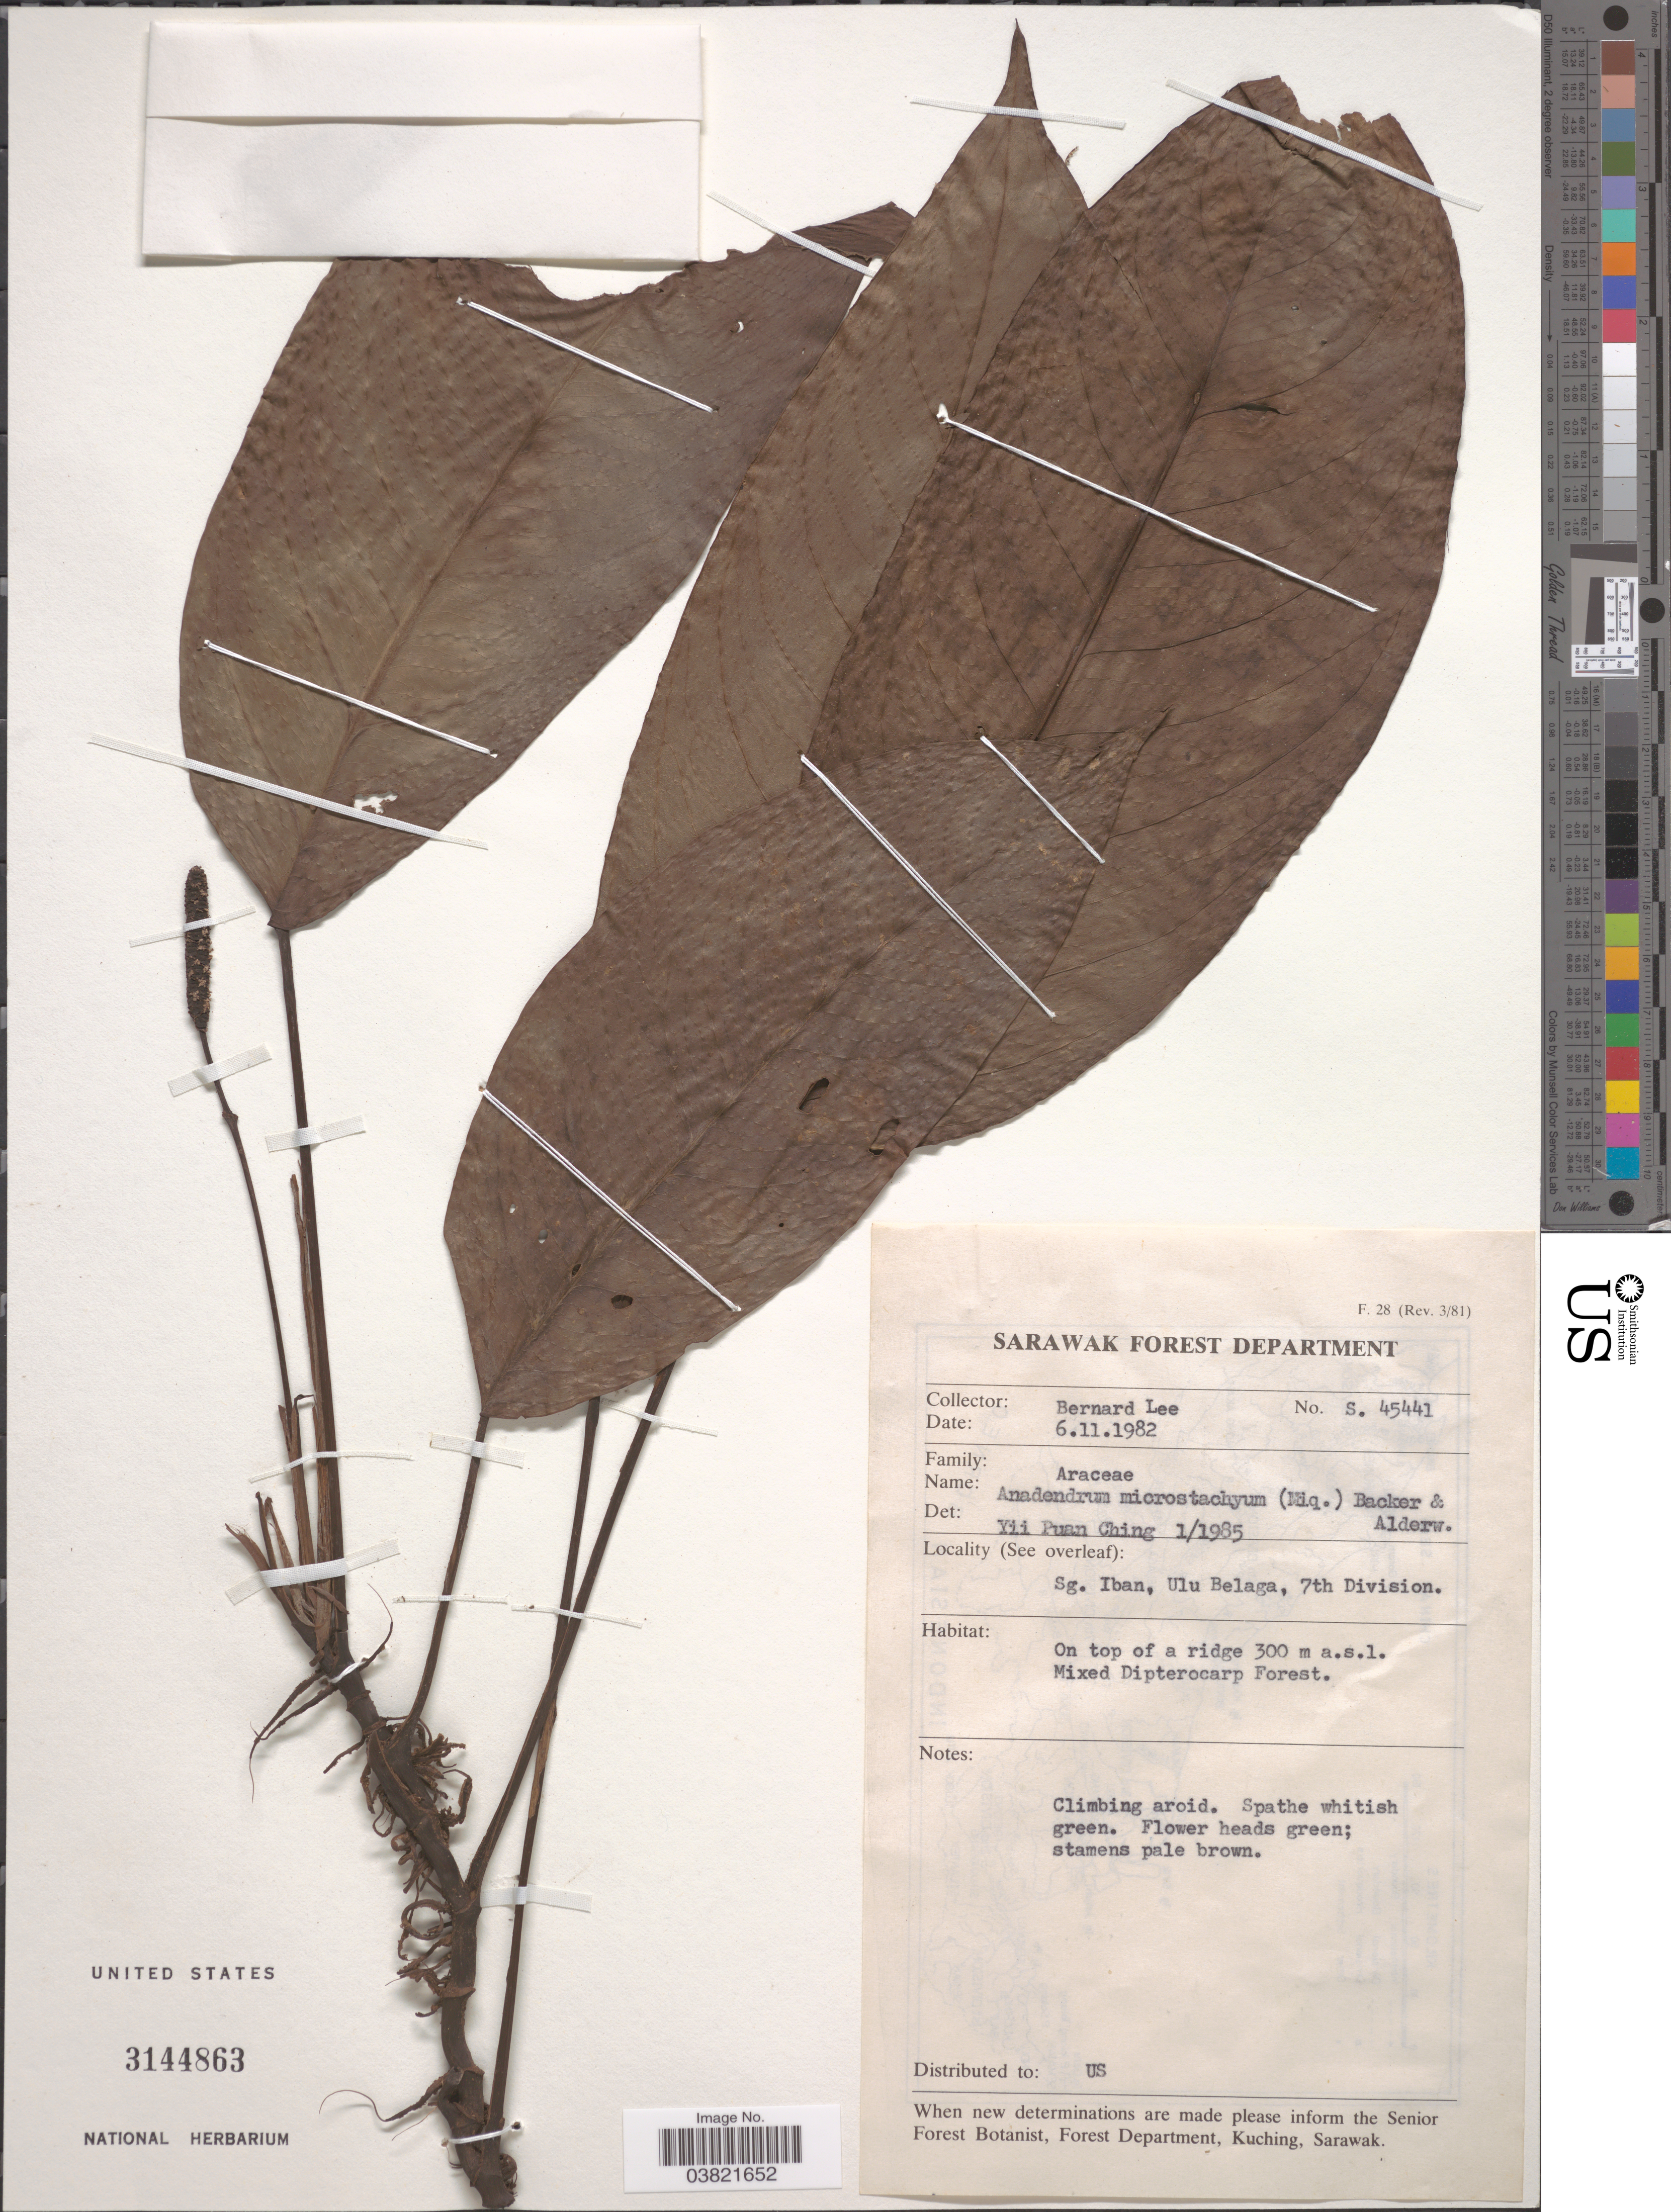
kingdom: Plantae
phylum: Tracheophyta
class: Liliopsida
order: Alismatales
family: Araceae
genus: Anadendrum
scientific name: Anadendrum microstachyum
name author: (de Vriese & Miq.) Backer & Alderw.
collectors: B. Lee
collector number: S45441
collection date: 1982-11-06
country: Malaysia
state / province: Sarawak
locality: Sg. Iban, Ulu Belaga, 7th Division. On top of a ridge. Mixed Dipterocarp Forest.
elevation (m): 300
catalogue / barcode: US 3144863